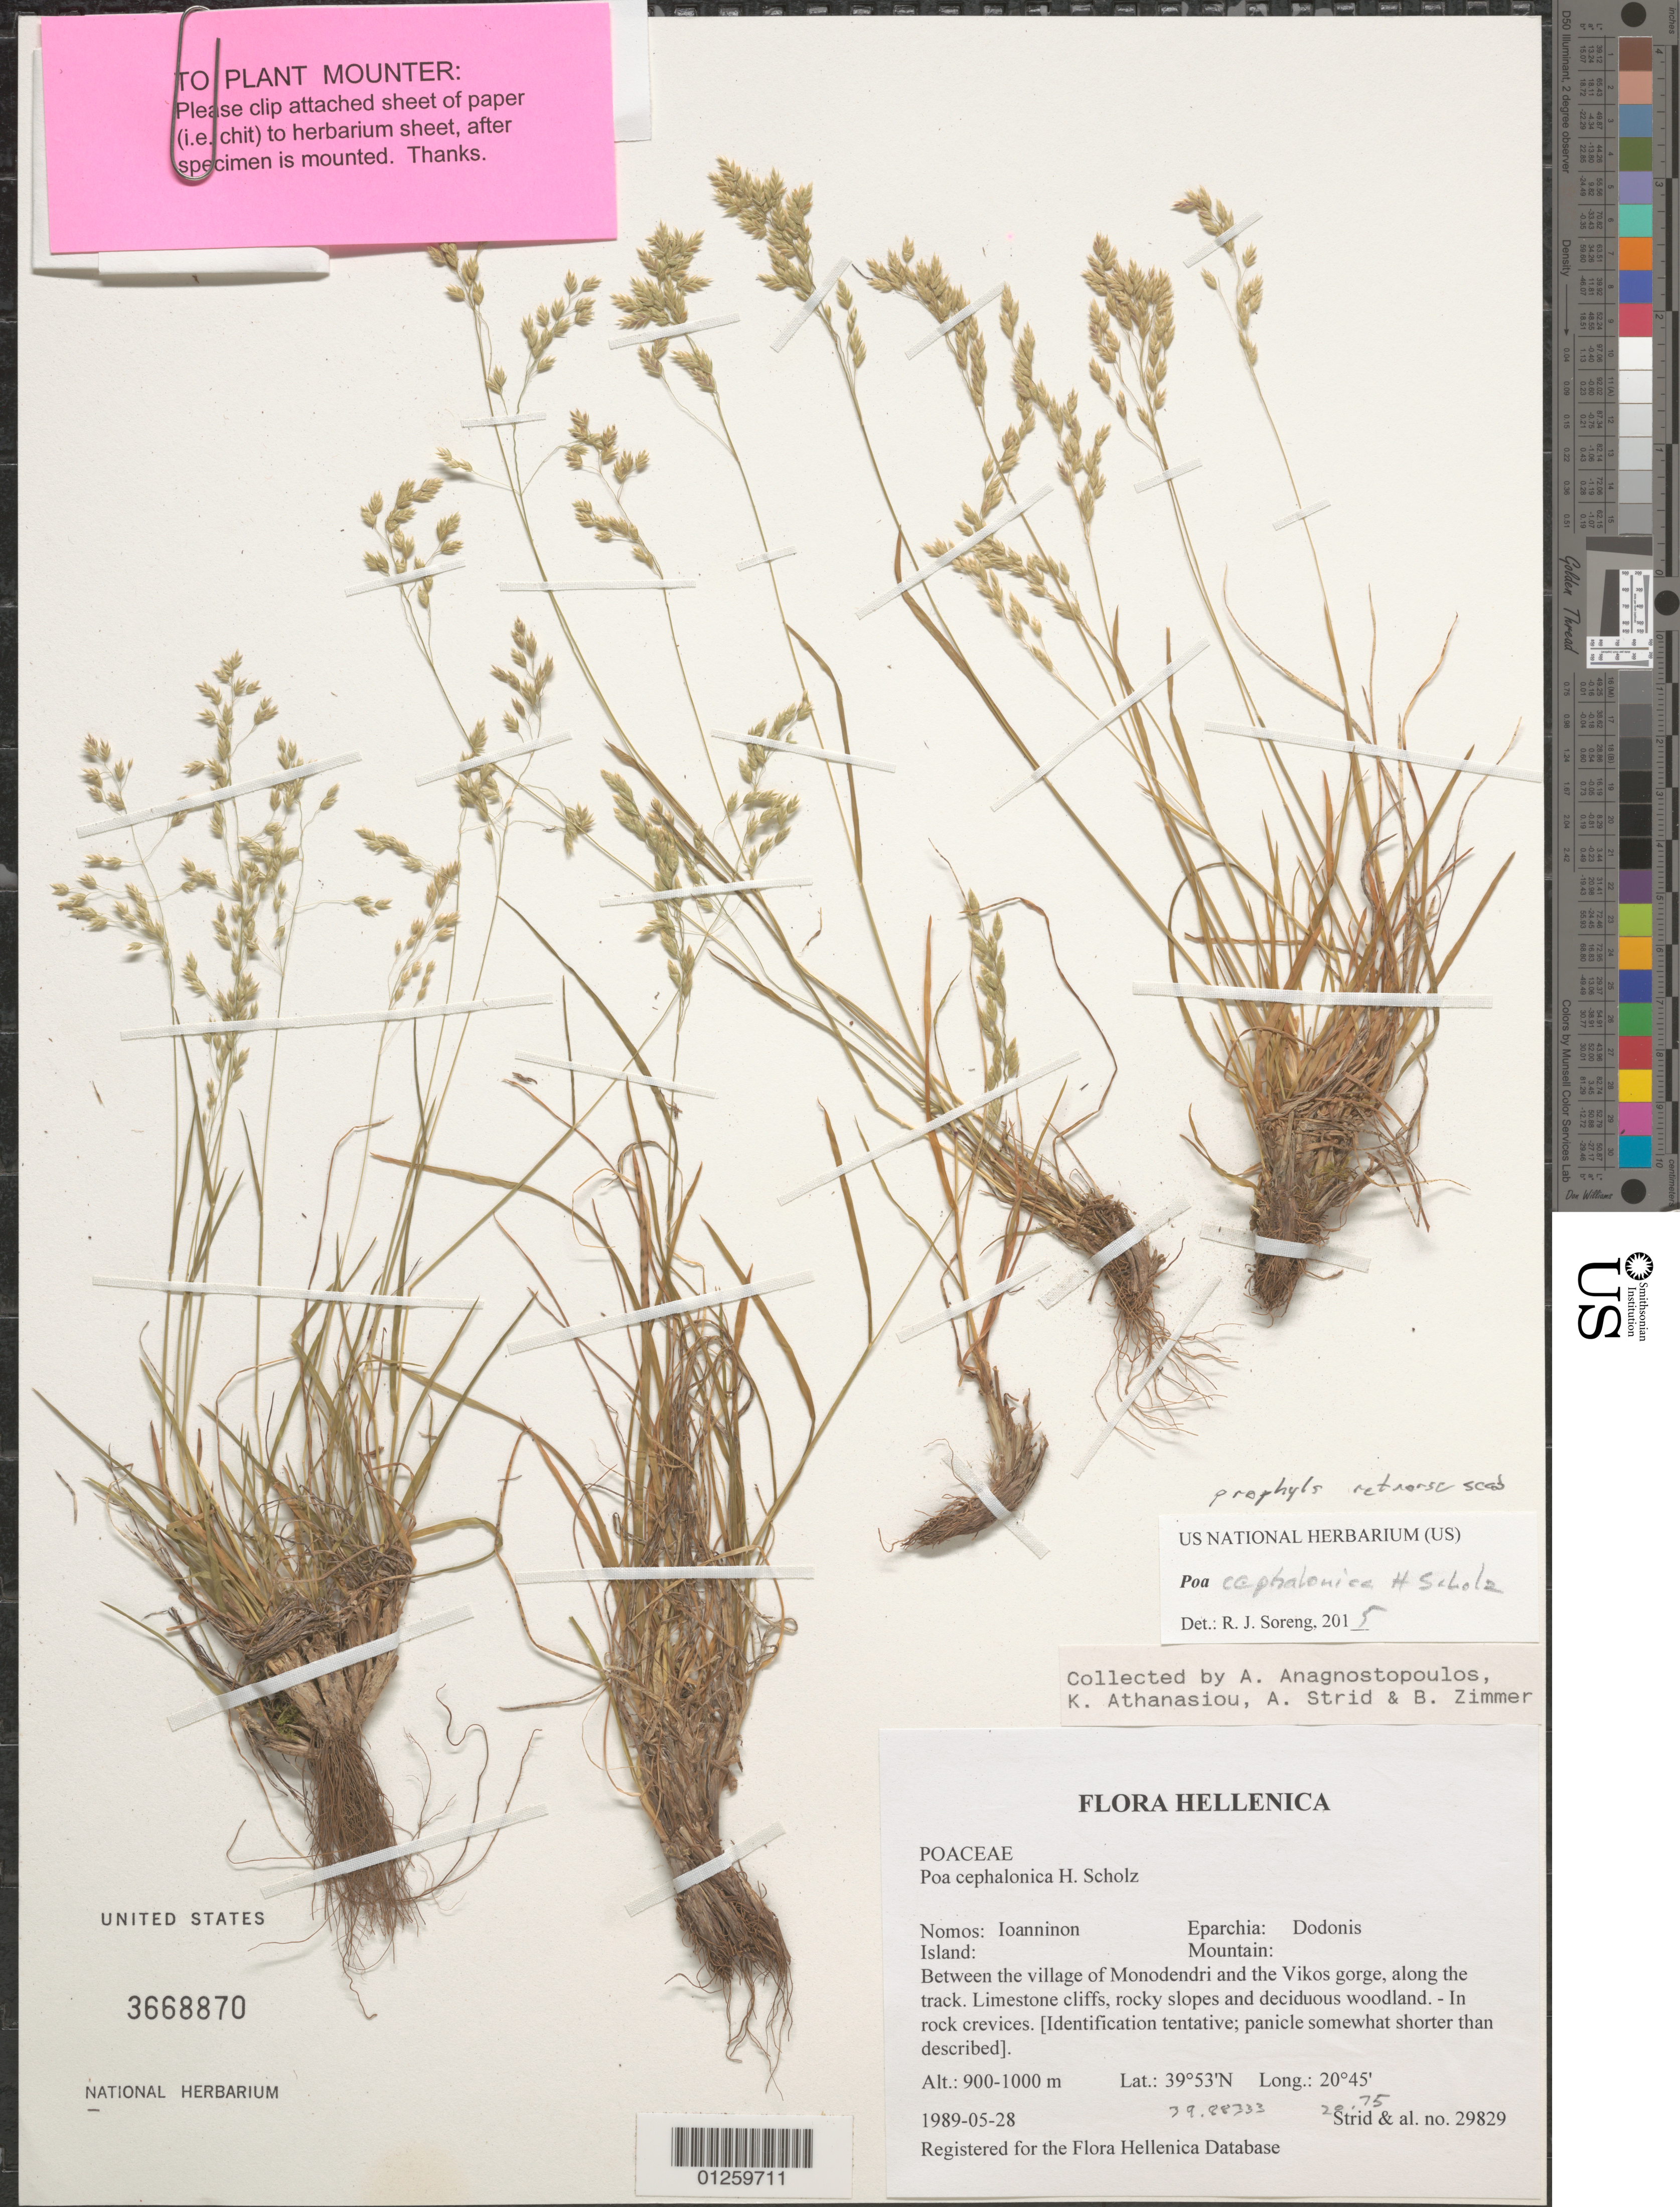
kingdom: Plantae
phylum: Tracheophyta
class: Liliopsida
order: Poales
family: Poaceae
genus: Poa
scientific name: Poa cephalonica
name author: H. Scholz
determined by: Soreng, Robert J., Research Associate (BOT), Smithsonian Institution - National Museum of Natural History (UNITED STATES)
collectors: A. Strid et al.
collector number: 29829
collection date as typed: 1989-05-28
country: Greece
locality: Ioanninon. Dodonis. Between the village of Monodendri and the Vikos gorge, along the track. Limestone cliffs, rocky slopes & deciduous woodland.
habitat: Limestone cliffs, rocky slopes & deciduous woodland. In rock crevices.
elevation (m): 900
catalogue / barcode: US 3668870